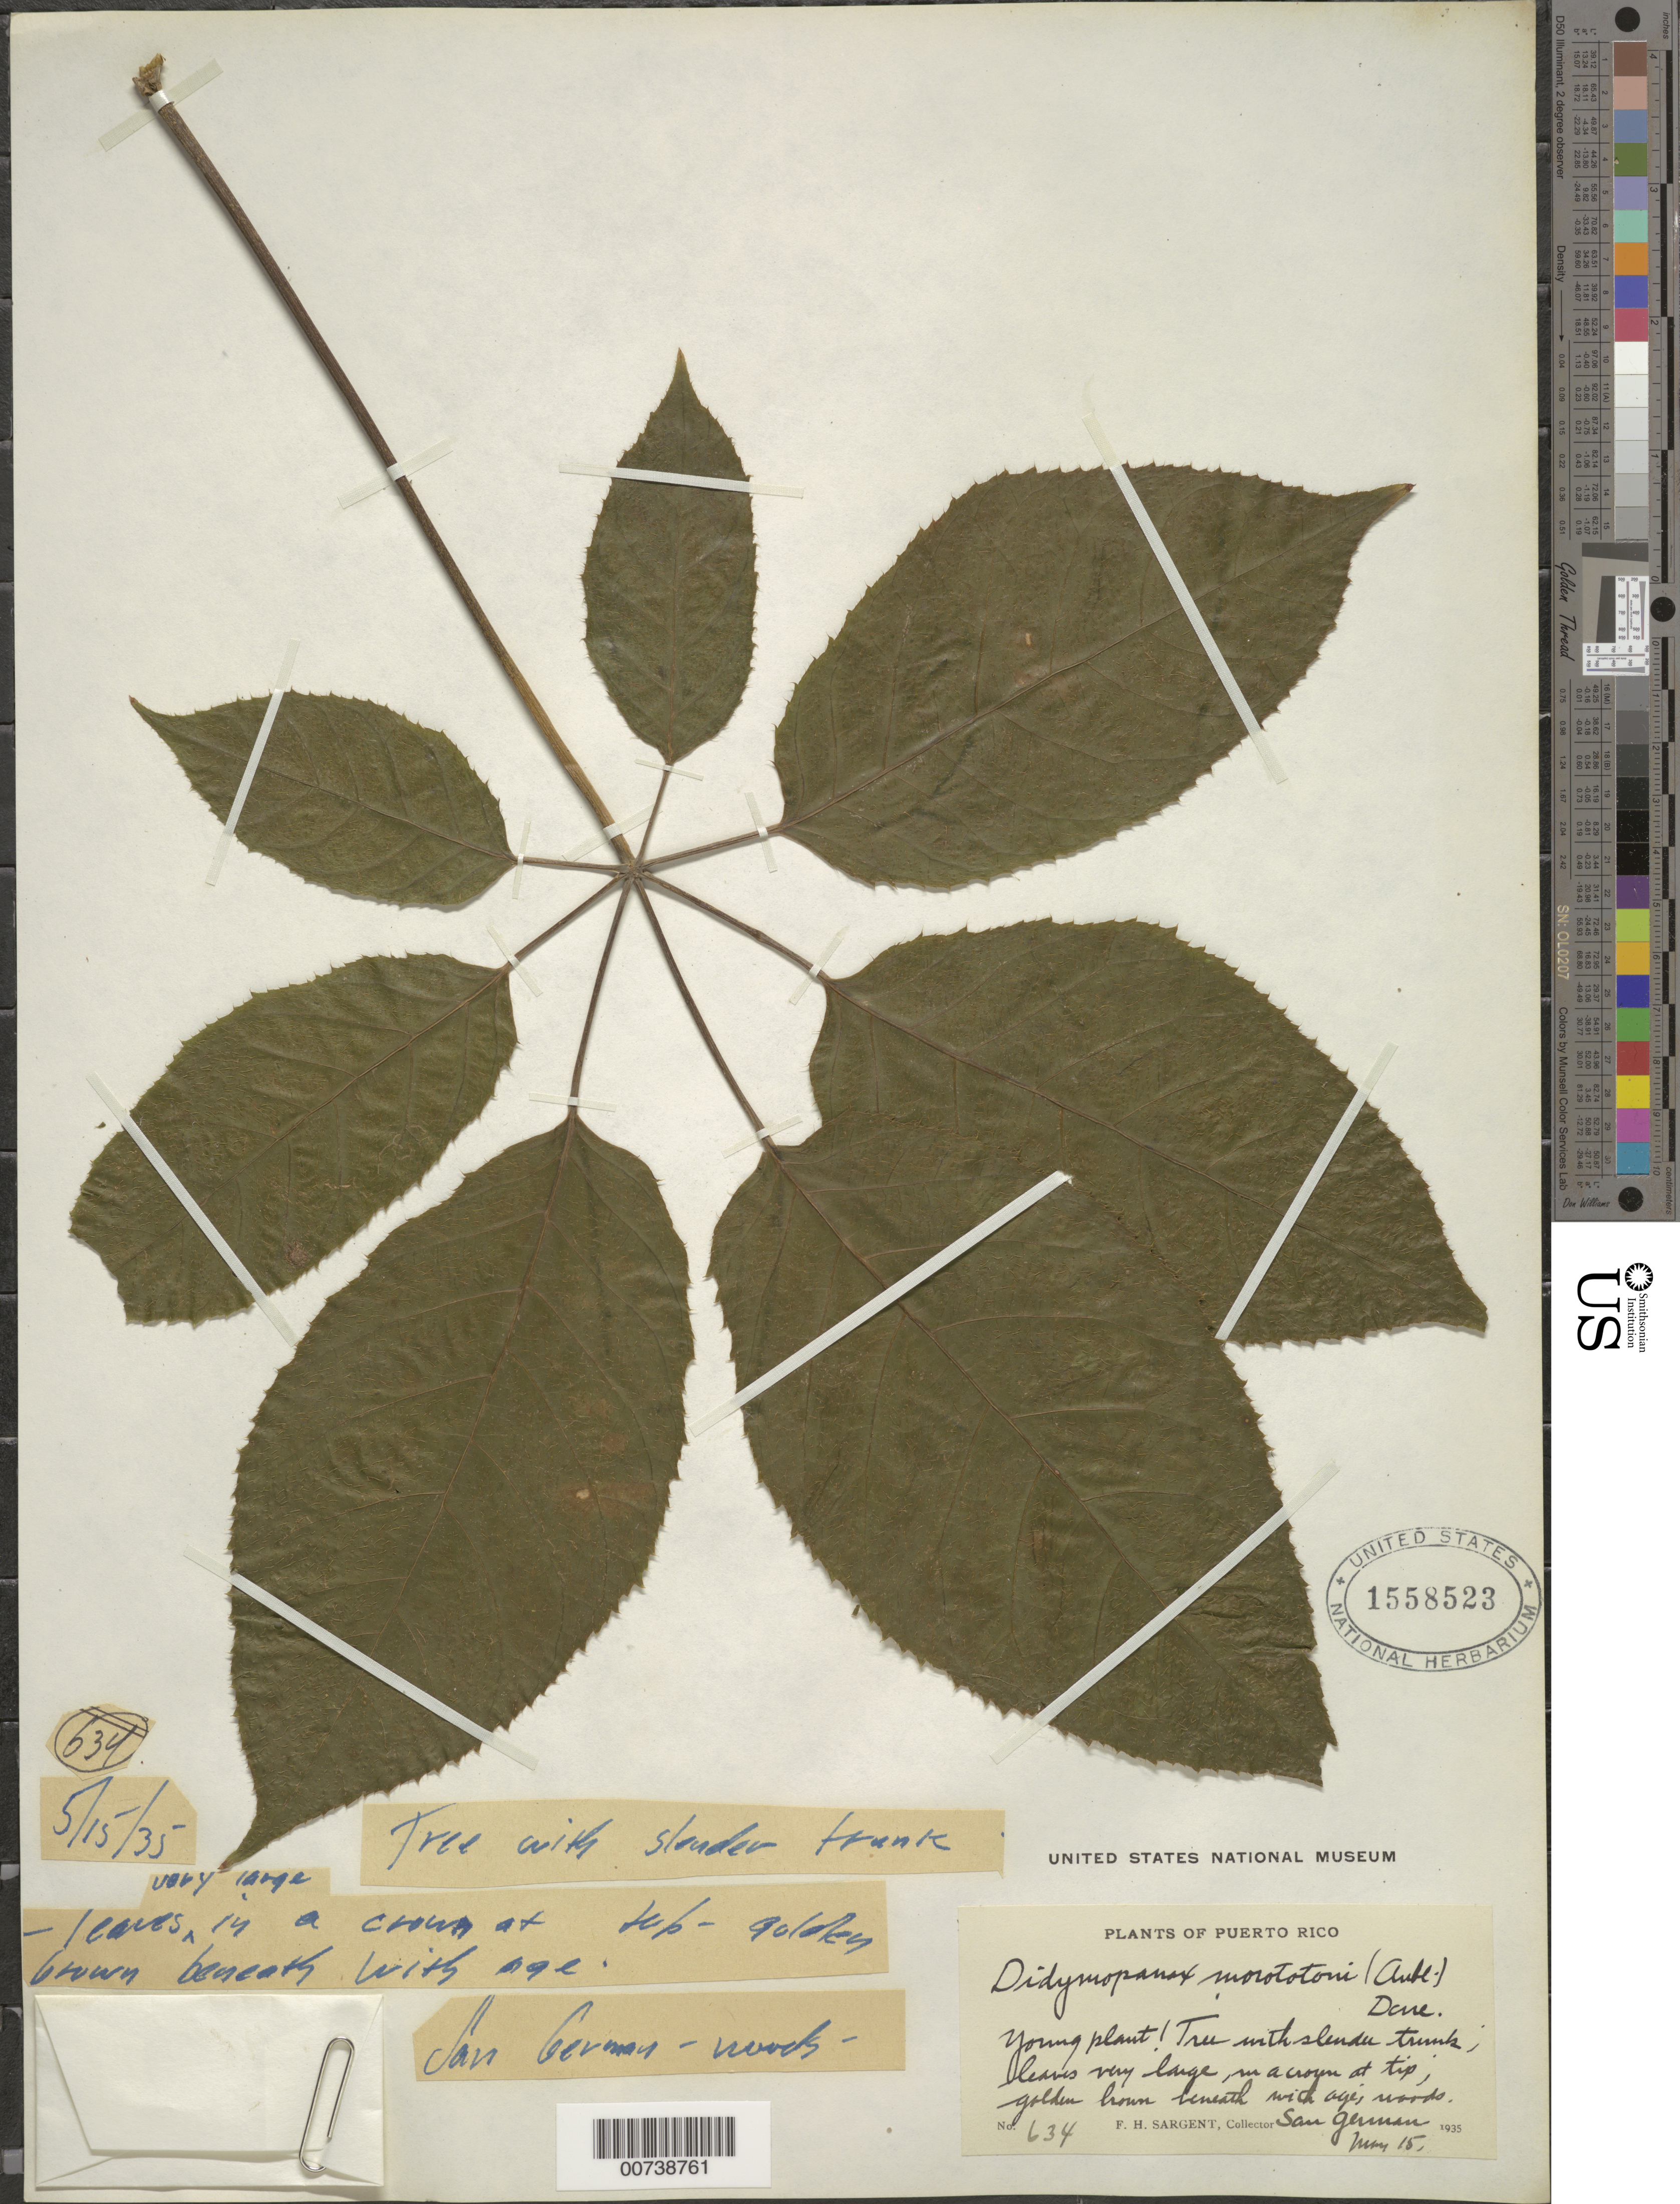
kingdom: Plantae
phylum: Tracheophyta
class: Magnoliopsida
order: Apiales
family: Araliaceae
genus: Schefflera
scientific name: Schefflera morototoni (Aubl.) Maguire, Steyerm. & Frodin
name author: (Aubl.) Maguire et al.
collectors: F. H. Sargent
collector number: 634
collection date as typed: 15 May 1935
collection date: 1935-05-15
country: Puerto Rico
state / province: San Germán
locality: San Germán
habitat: Woods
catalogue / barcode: US 1558523